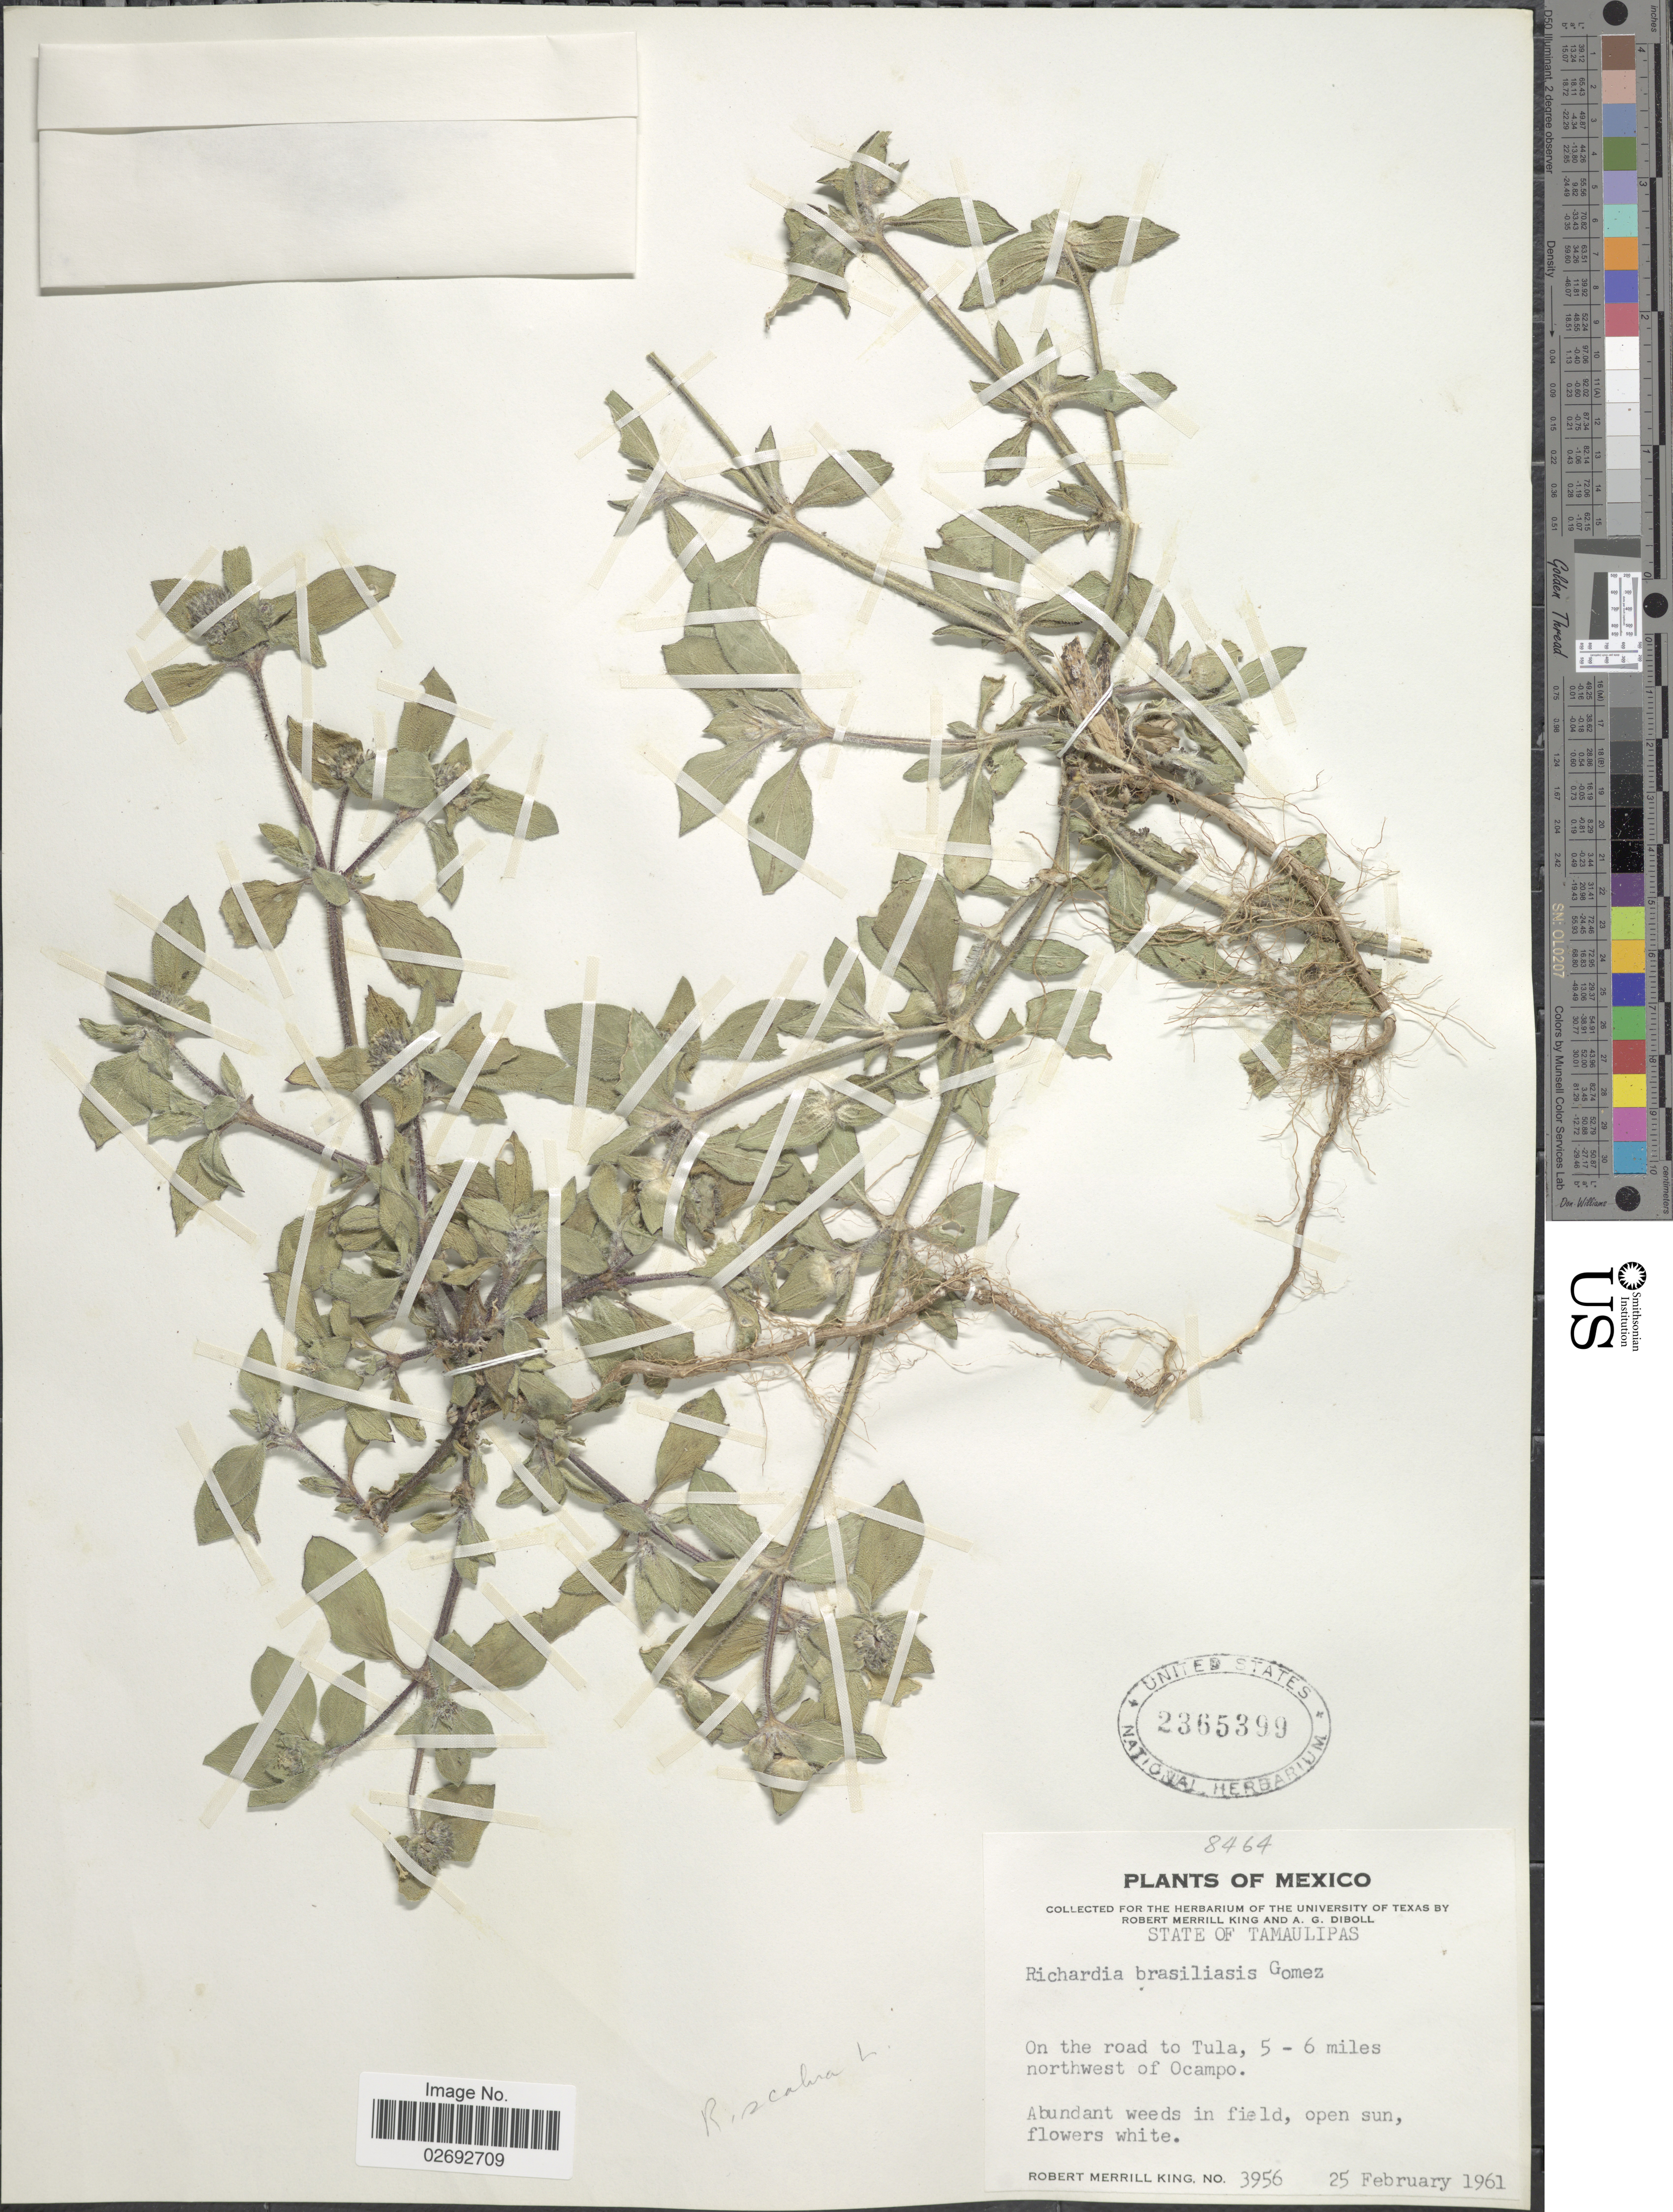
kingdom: Plantae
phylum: Tracheophyta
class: Magnoliopsida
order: Gentianales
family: Rubiaceae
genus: Richardia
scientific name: Richardia scabra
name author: L.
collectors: R. M. King & A. Diboll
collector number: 3956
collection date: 1961-02-25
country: Mexico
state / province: Tamaulipas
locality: On the road to Tula, 5-6 miles northwest of Ocampo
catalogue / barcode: US 2365399